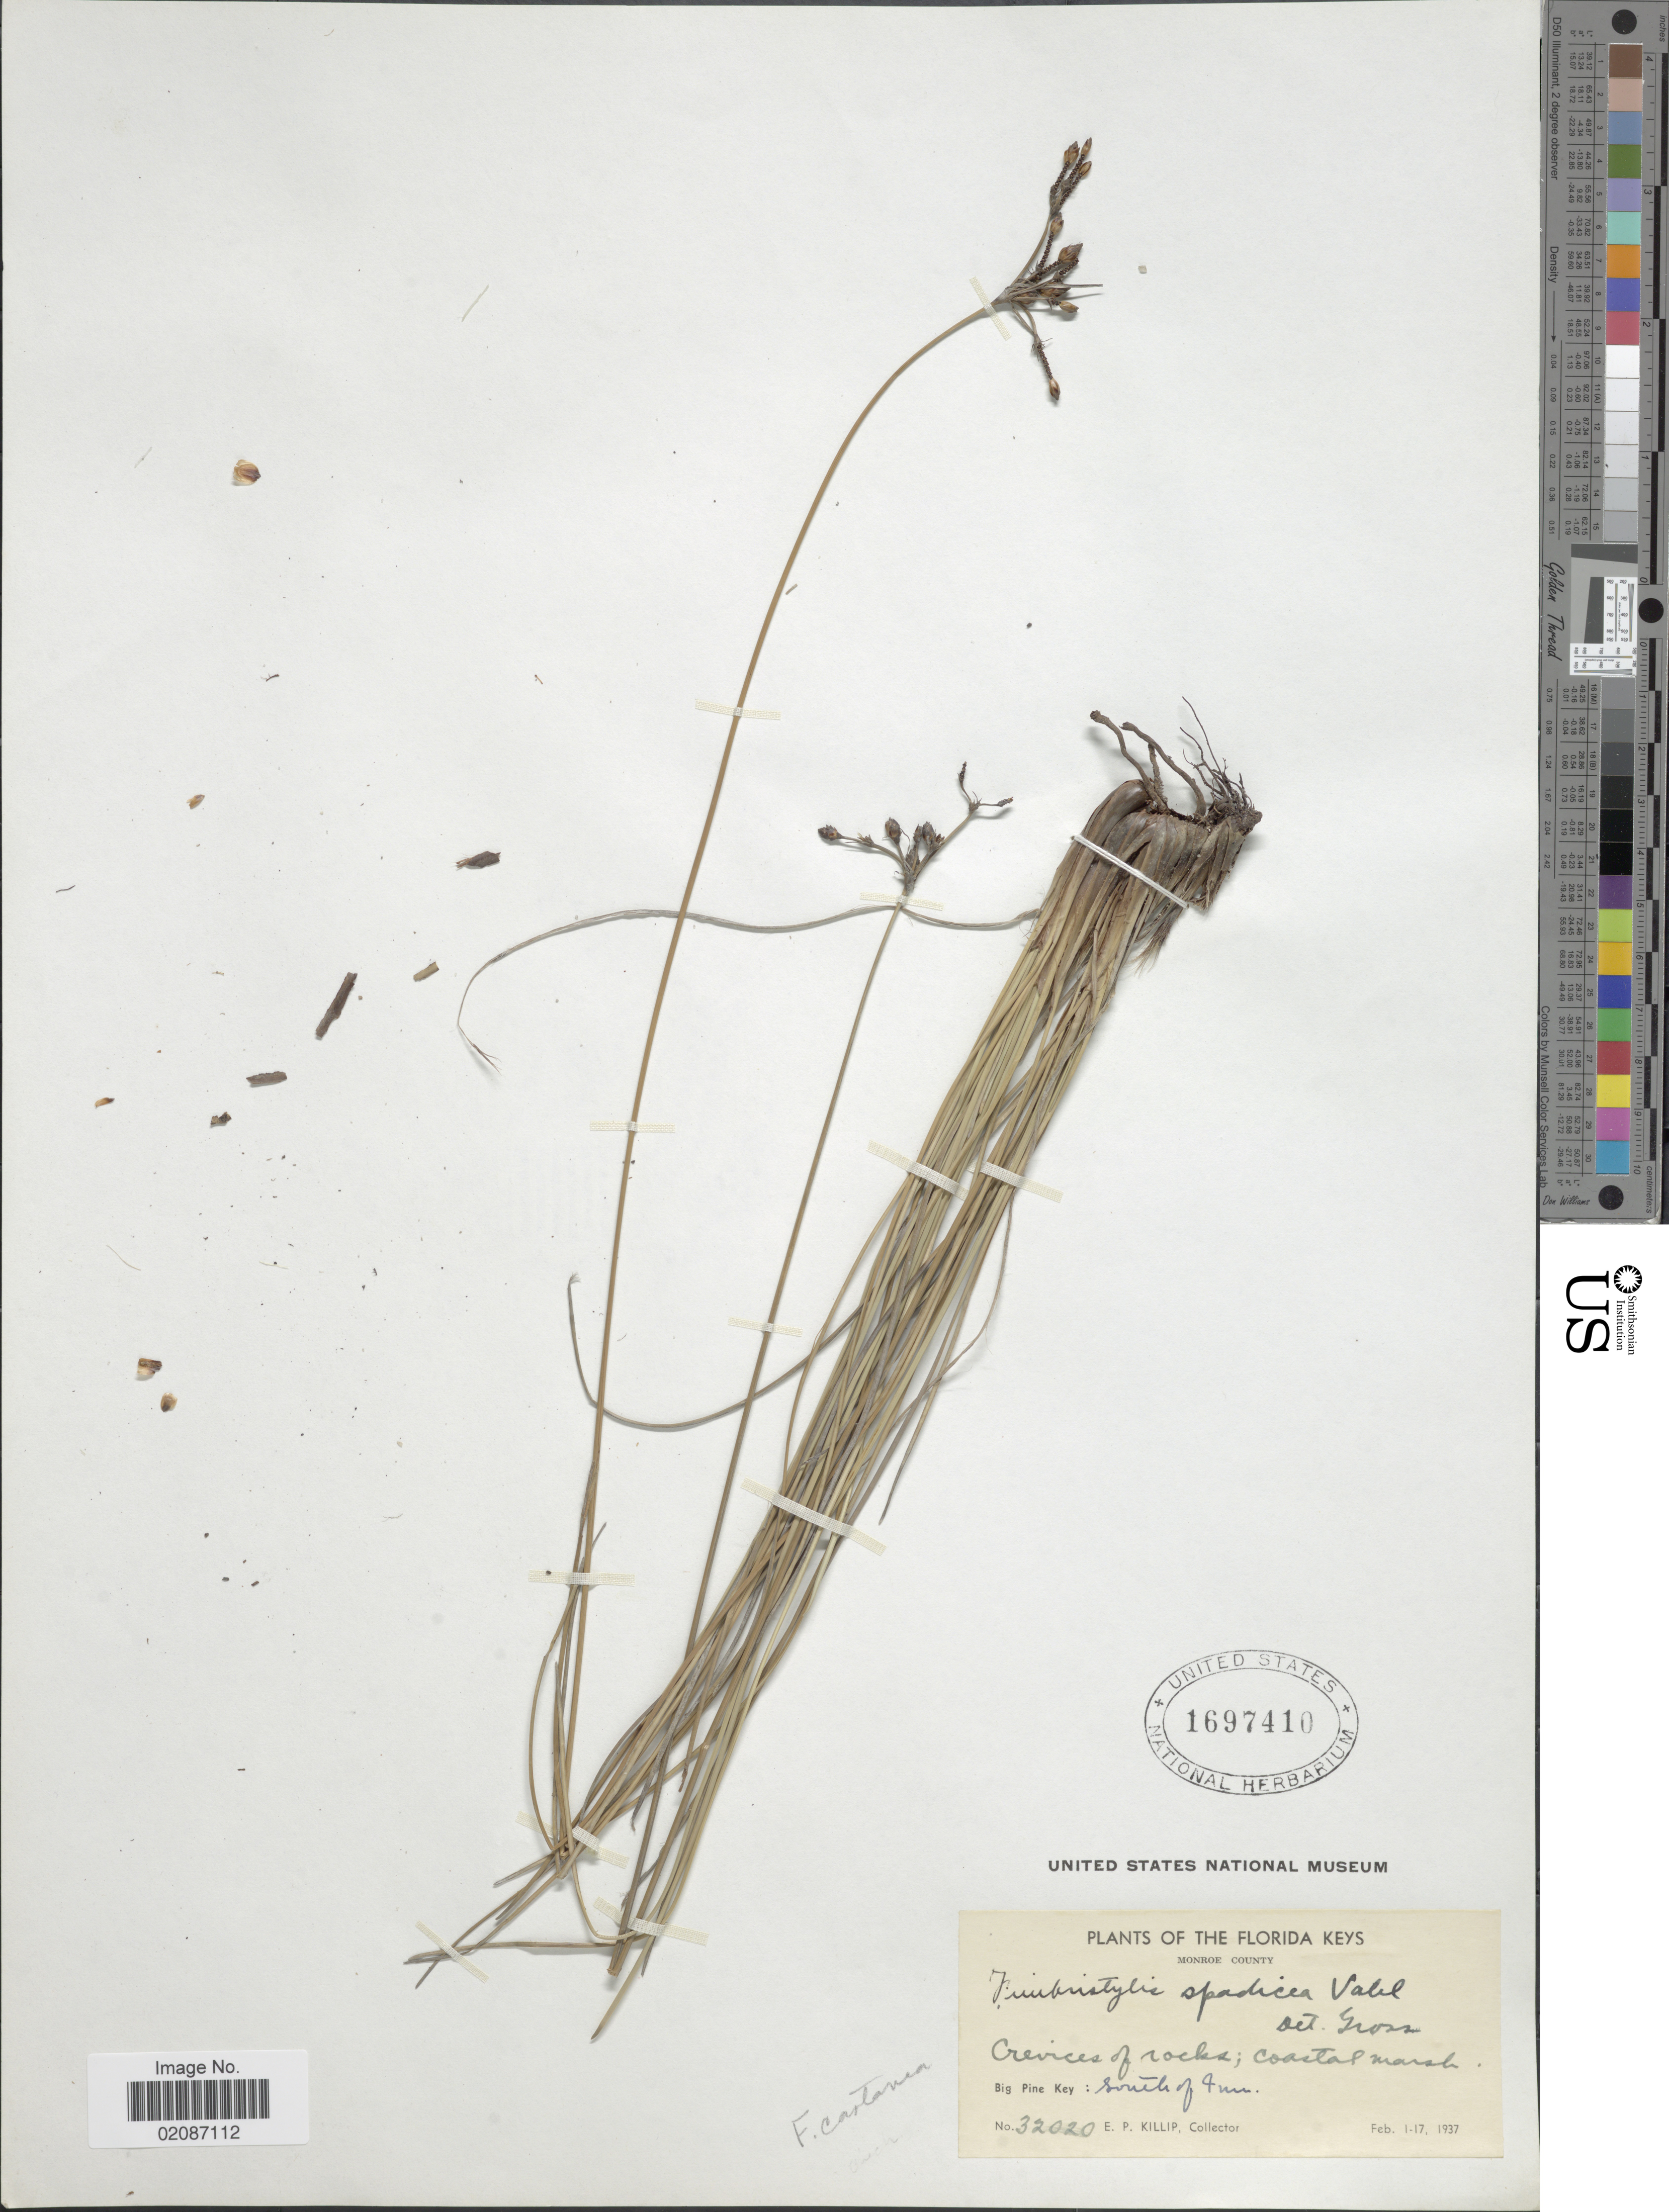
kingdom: Plantae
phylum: Tracheophyta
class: Liliopsida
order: Poales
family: Cyperaceae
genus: Fimbristylis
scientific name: Fimbristylis castanea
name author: (Michx.) Vahl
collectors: E. P. Killip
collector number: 32020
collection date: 1937-02-01/1937-02-17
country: United States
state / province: Florida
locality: Florida Keys, Monroe County, Big Pine Key, south of Inn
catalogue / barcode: US 1697410